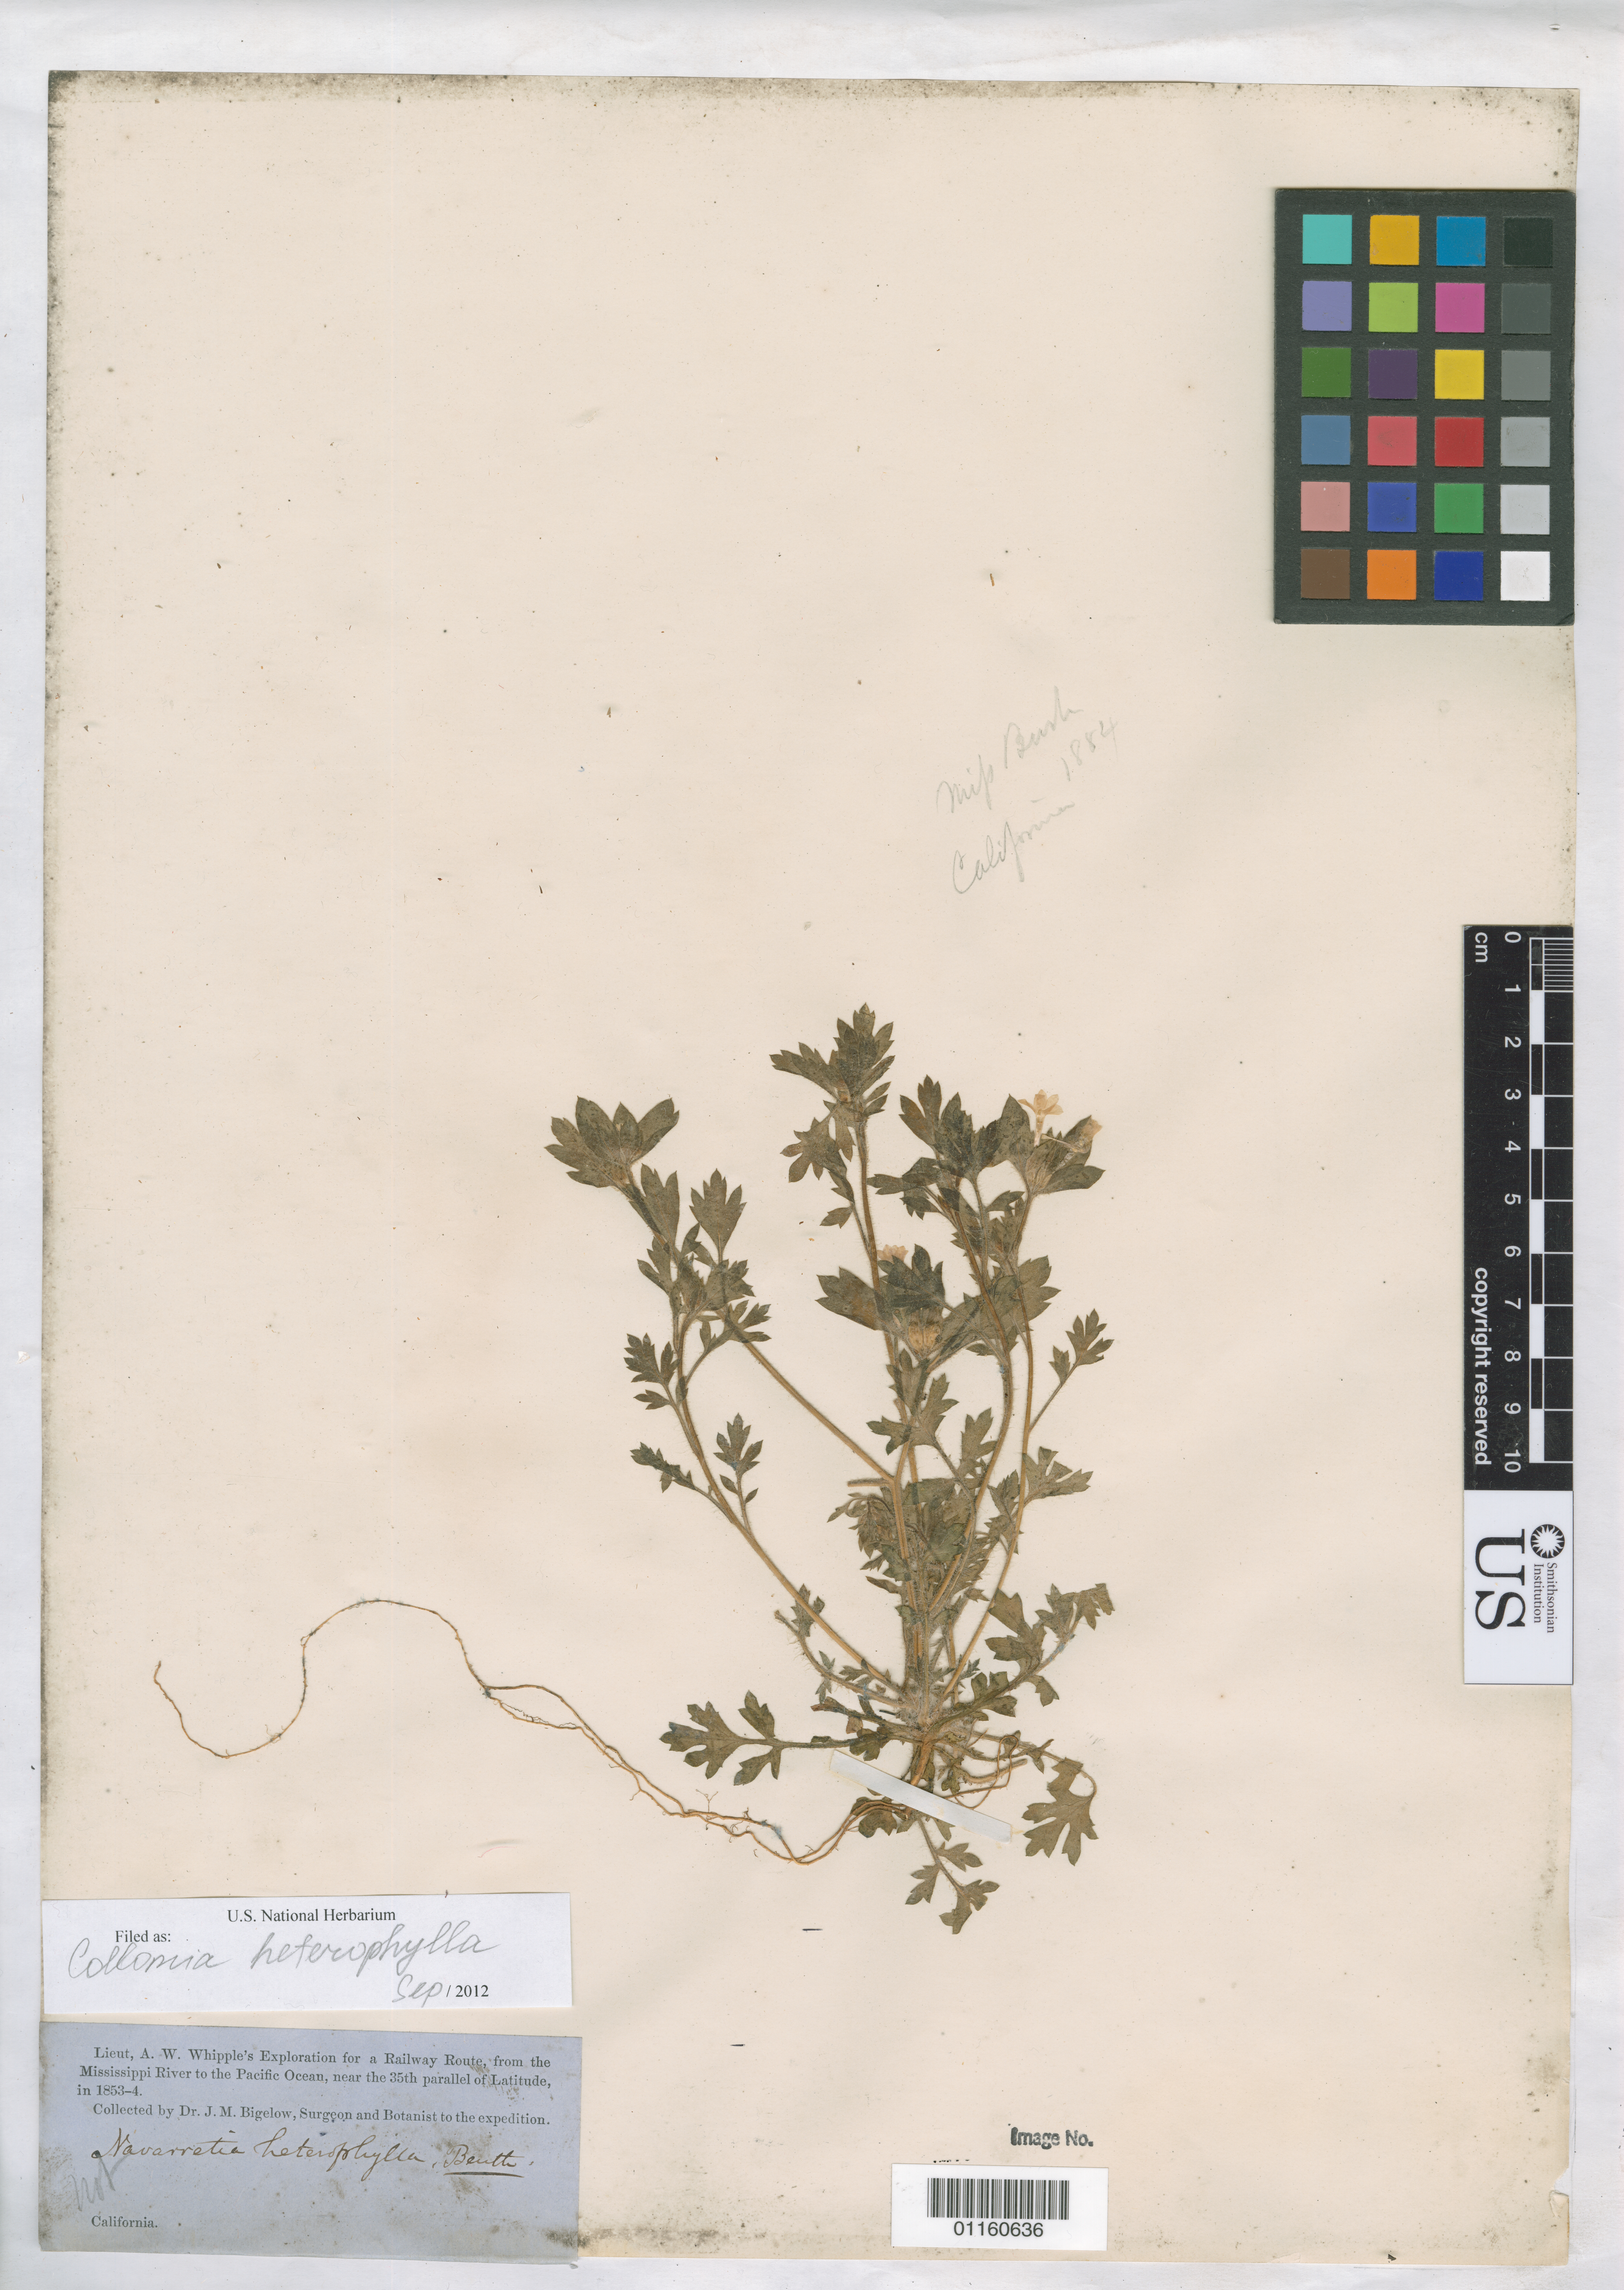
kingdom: Plantae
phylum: Tracheophyta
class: Magnoliopsida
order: Ericales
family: Polemoniaceae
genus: Collomia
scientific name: Collomia heterophylla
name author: Hook.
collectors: J. M. Bigelow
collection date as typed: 1853 to -- --- 1854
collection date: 1853/1854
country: United States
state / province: California